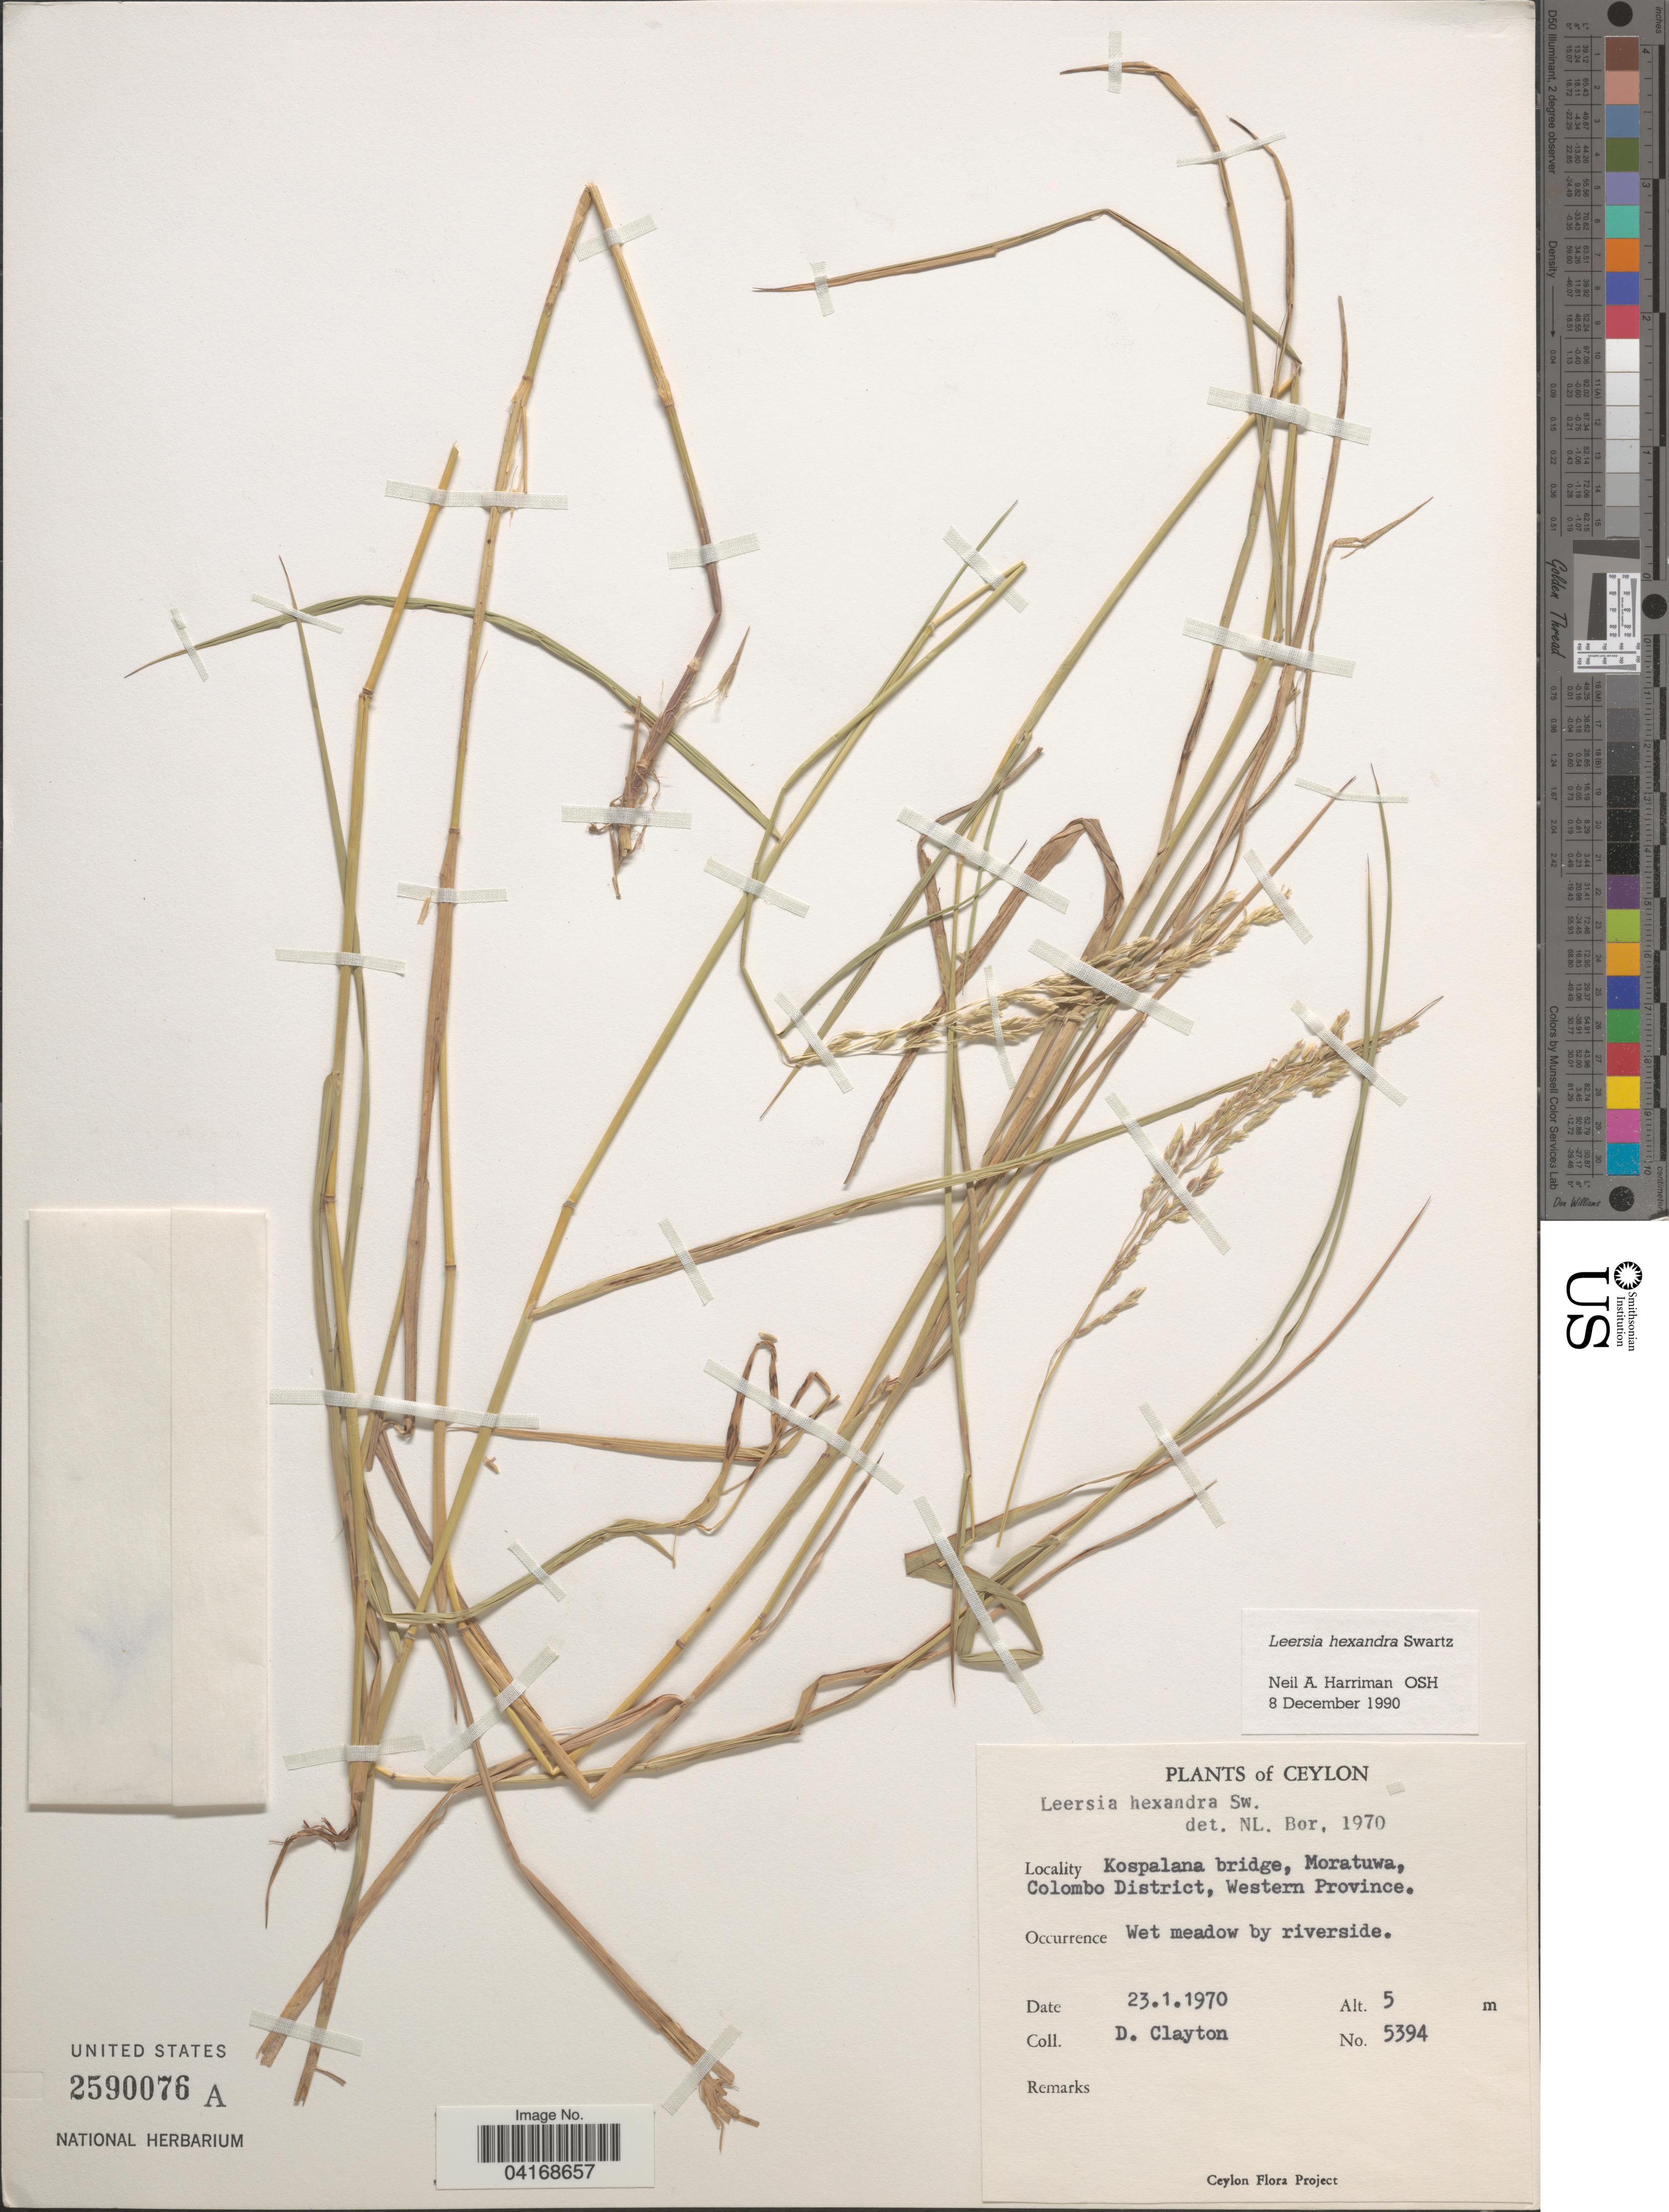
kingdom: Plantae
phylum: Tracheophyta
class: Liliopsida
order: Poales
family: Poaceae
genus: Leersia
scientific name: Leersia hexandra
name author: Sw.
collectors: D. Clayton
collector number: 5394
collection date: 1970-01-23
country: Sri Lanka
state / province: Western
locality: Ceylon. Kospalana bridge, Moratuwa, Colombo District.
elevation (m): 5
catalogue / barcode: US 2590076A